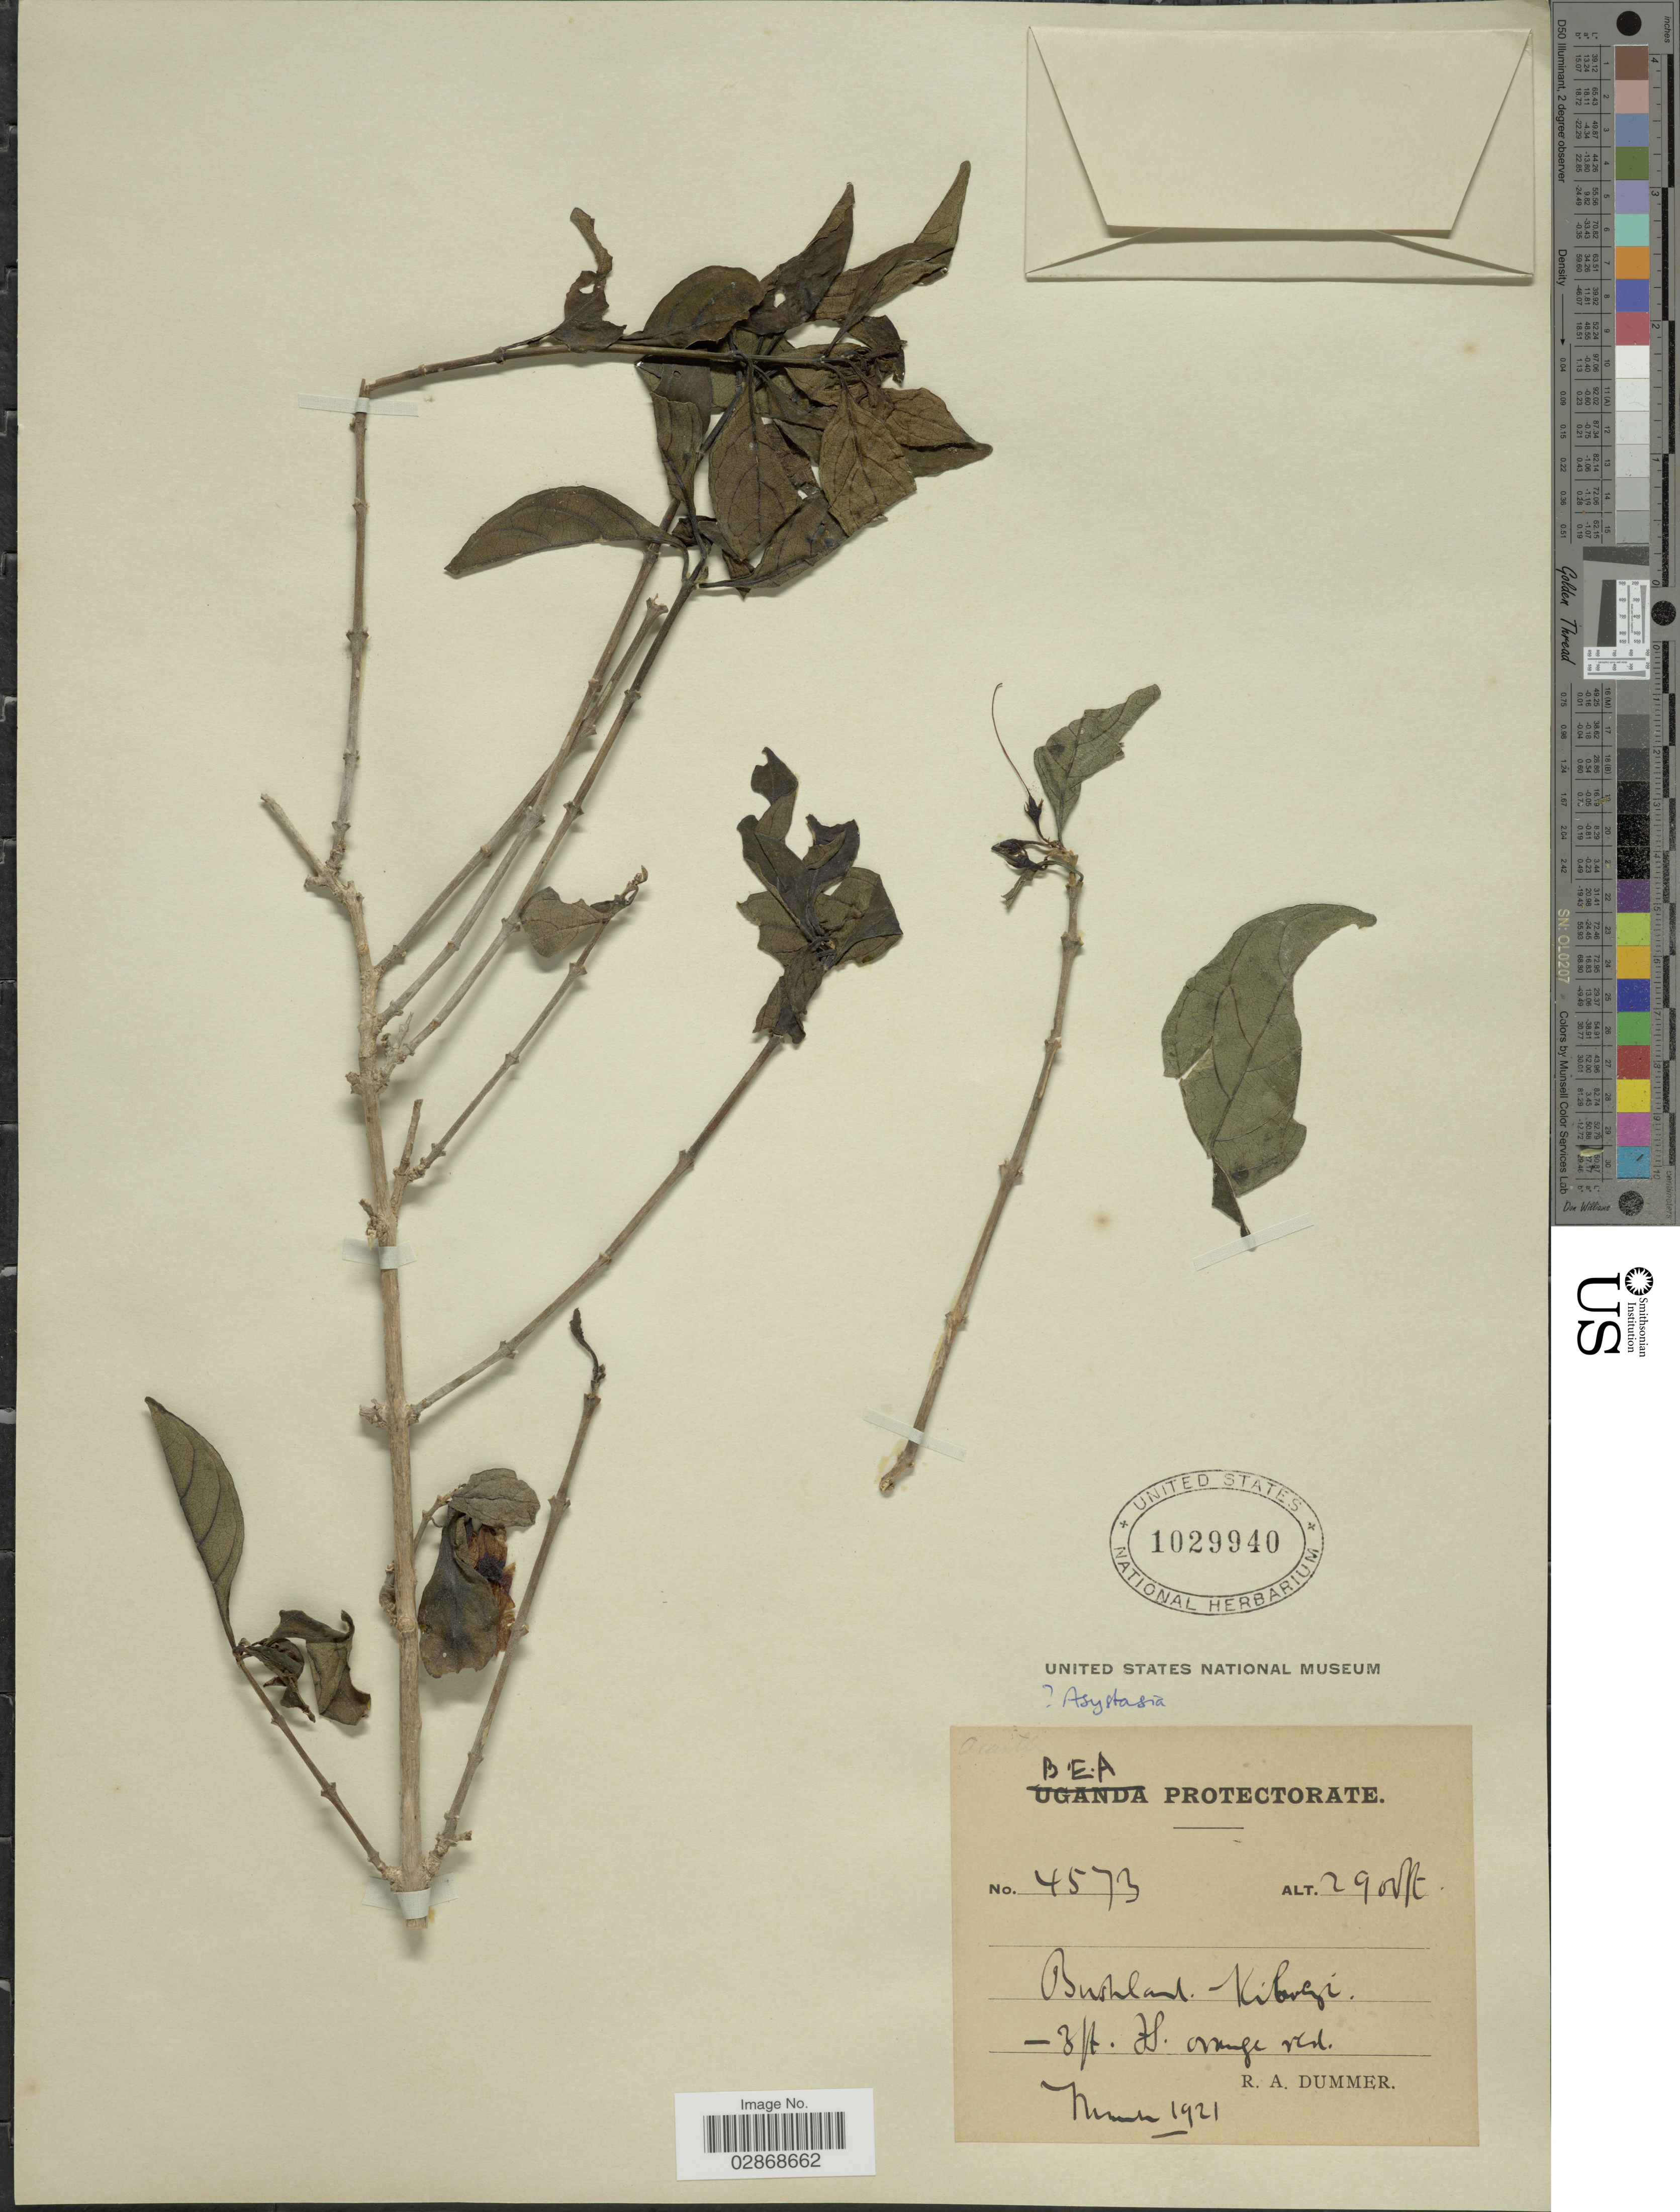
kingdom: Plantae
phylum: Tracheophyta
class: Magnoliopsida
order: Lamiales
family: Acanthaceae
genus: Asystasia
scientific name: Asystasia sp.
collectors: R. Dümmer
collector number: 4573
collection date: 1921-03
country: Kenya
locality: B.E.A Protectorate. Bushland. Kibwezi.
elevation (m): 884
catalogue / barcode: US 1029940